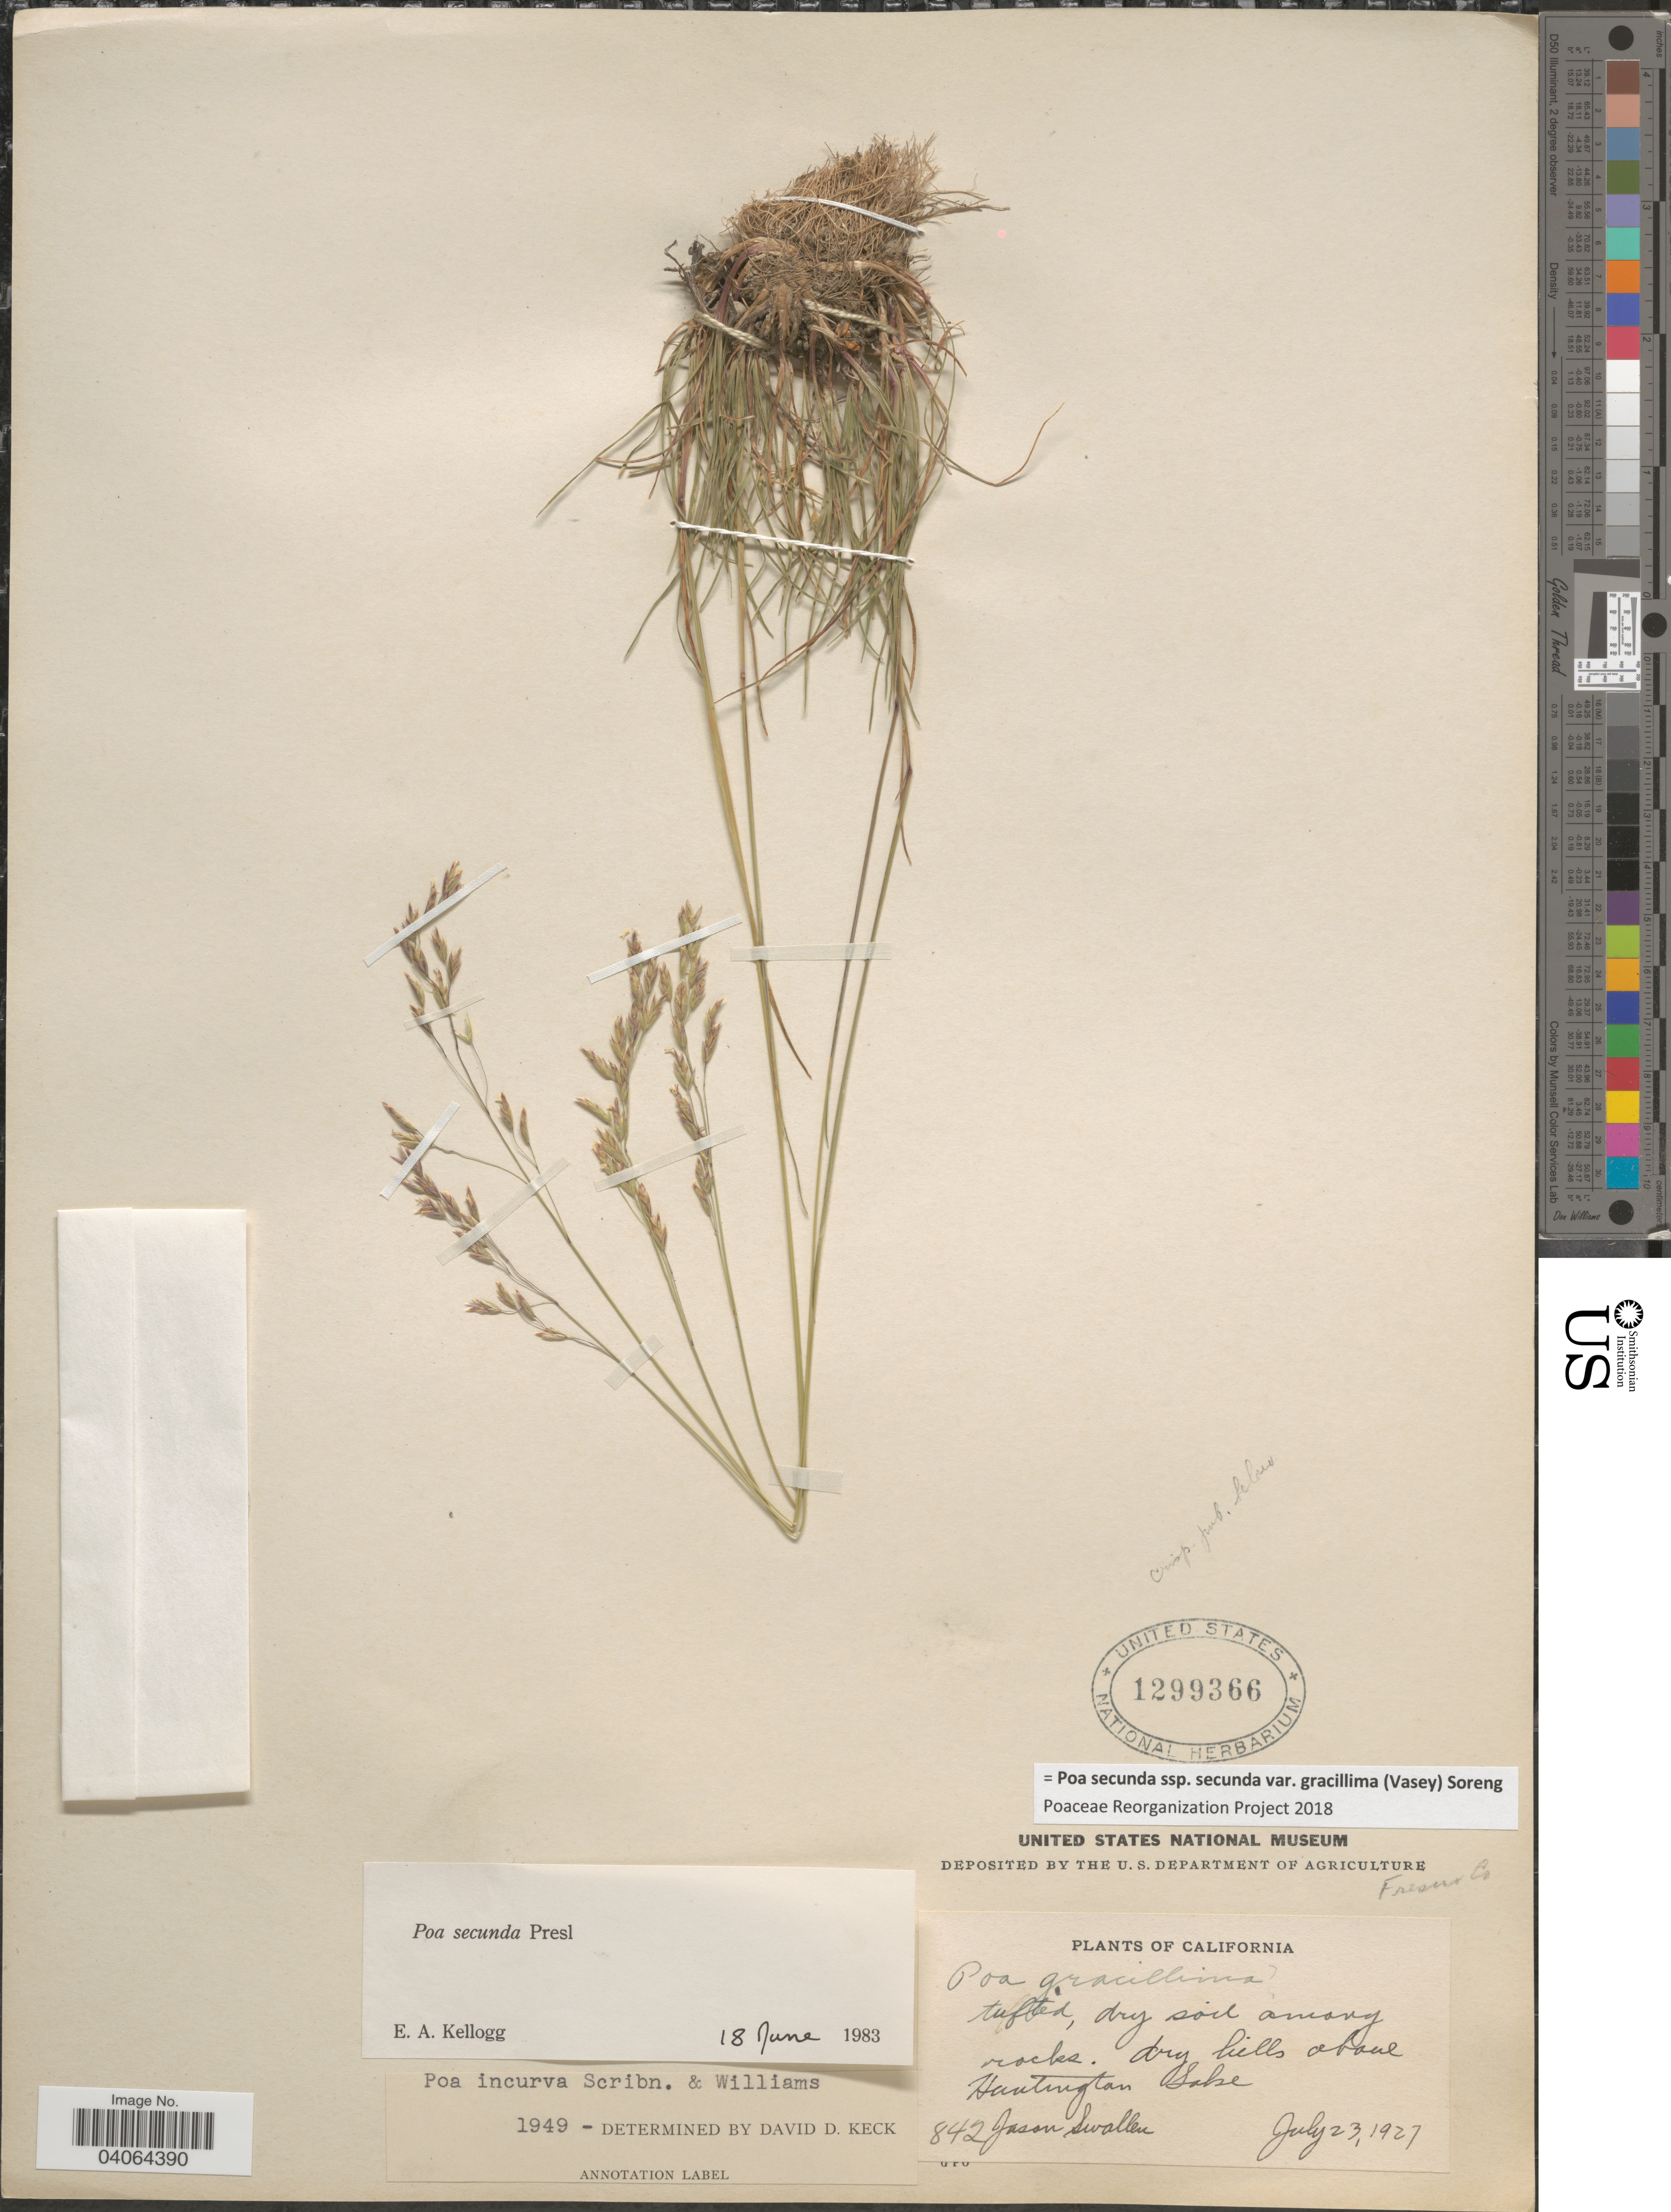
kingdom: Plantae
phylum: Tracheophyta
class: Liliopsida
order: Poales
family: Poaceae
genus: Poa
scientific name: Poa secunda subsp. secunda var. gracillima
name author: (Vasey) Soreng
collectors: J. R. Swallen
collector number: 8742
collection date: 1927-07-23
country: United States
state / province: California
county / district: Fresno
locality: Above Huntington Lake.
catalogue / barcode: US 1299366